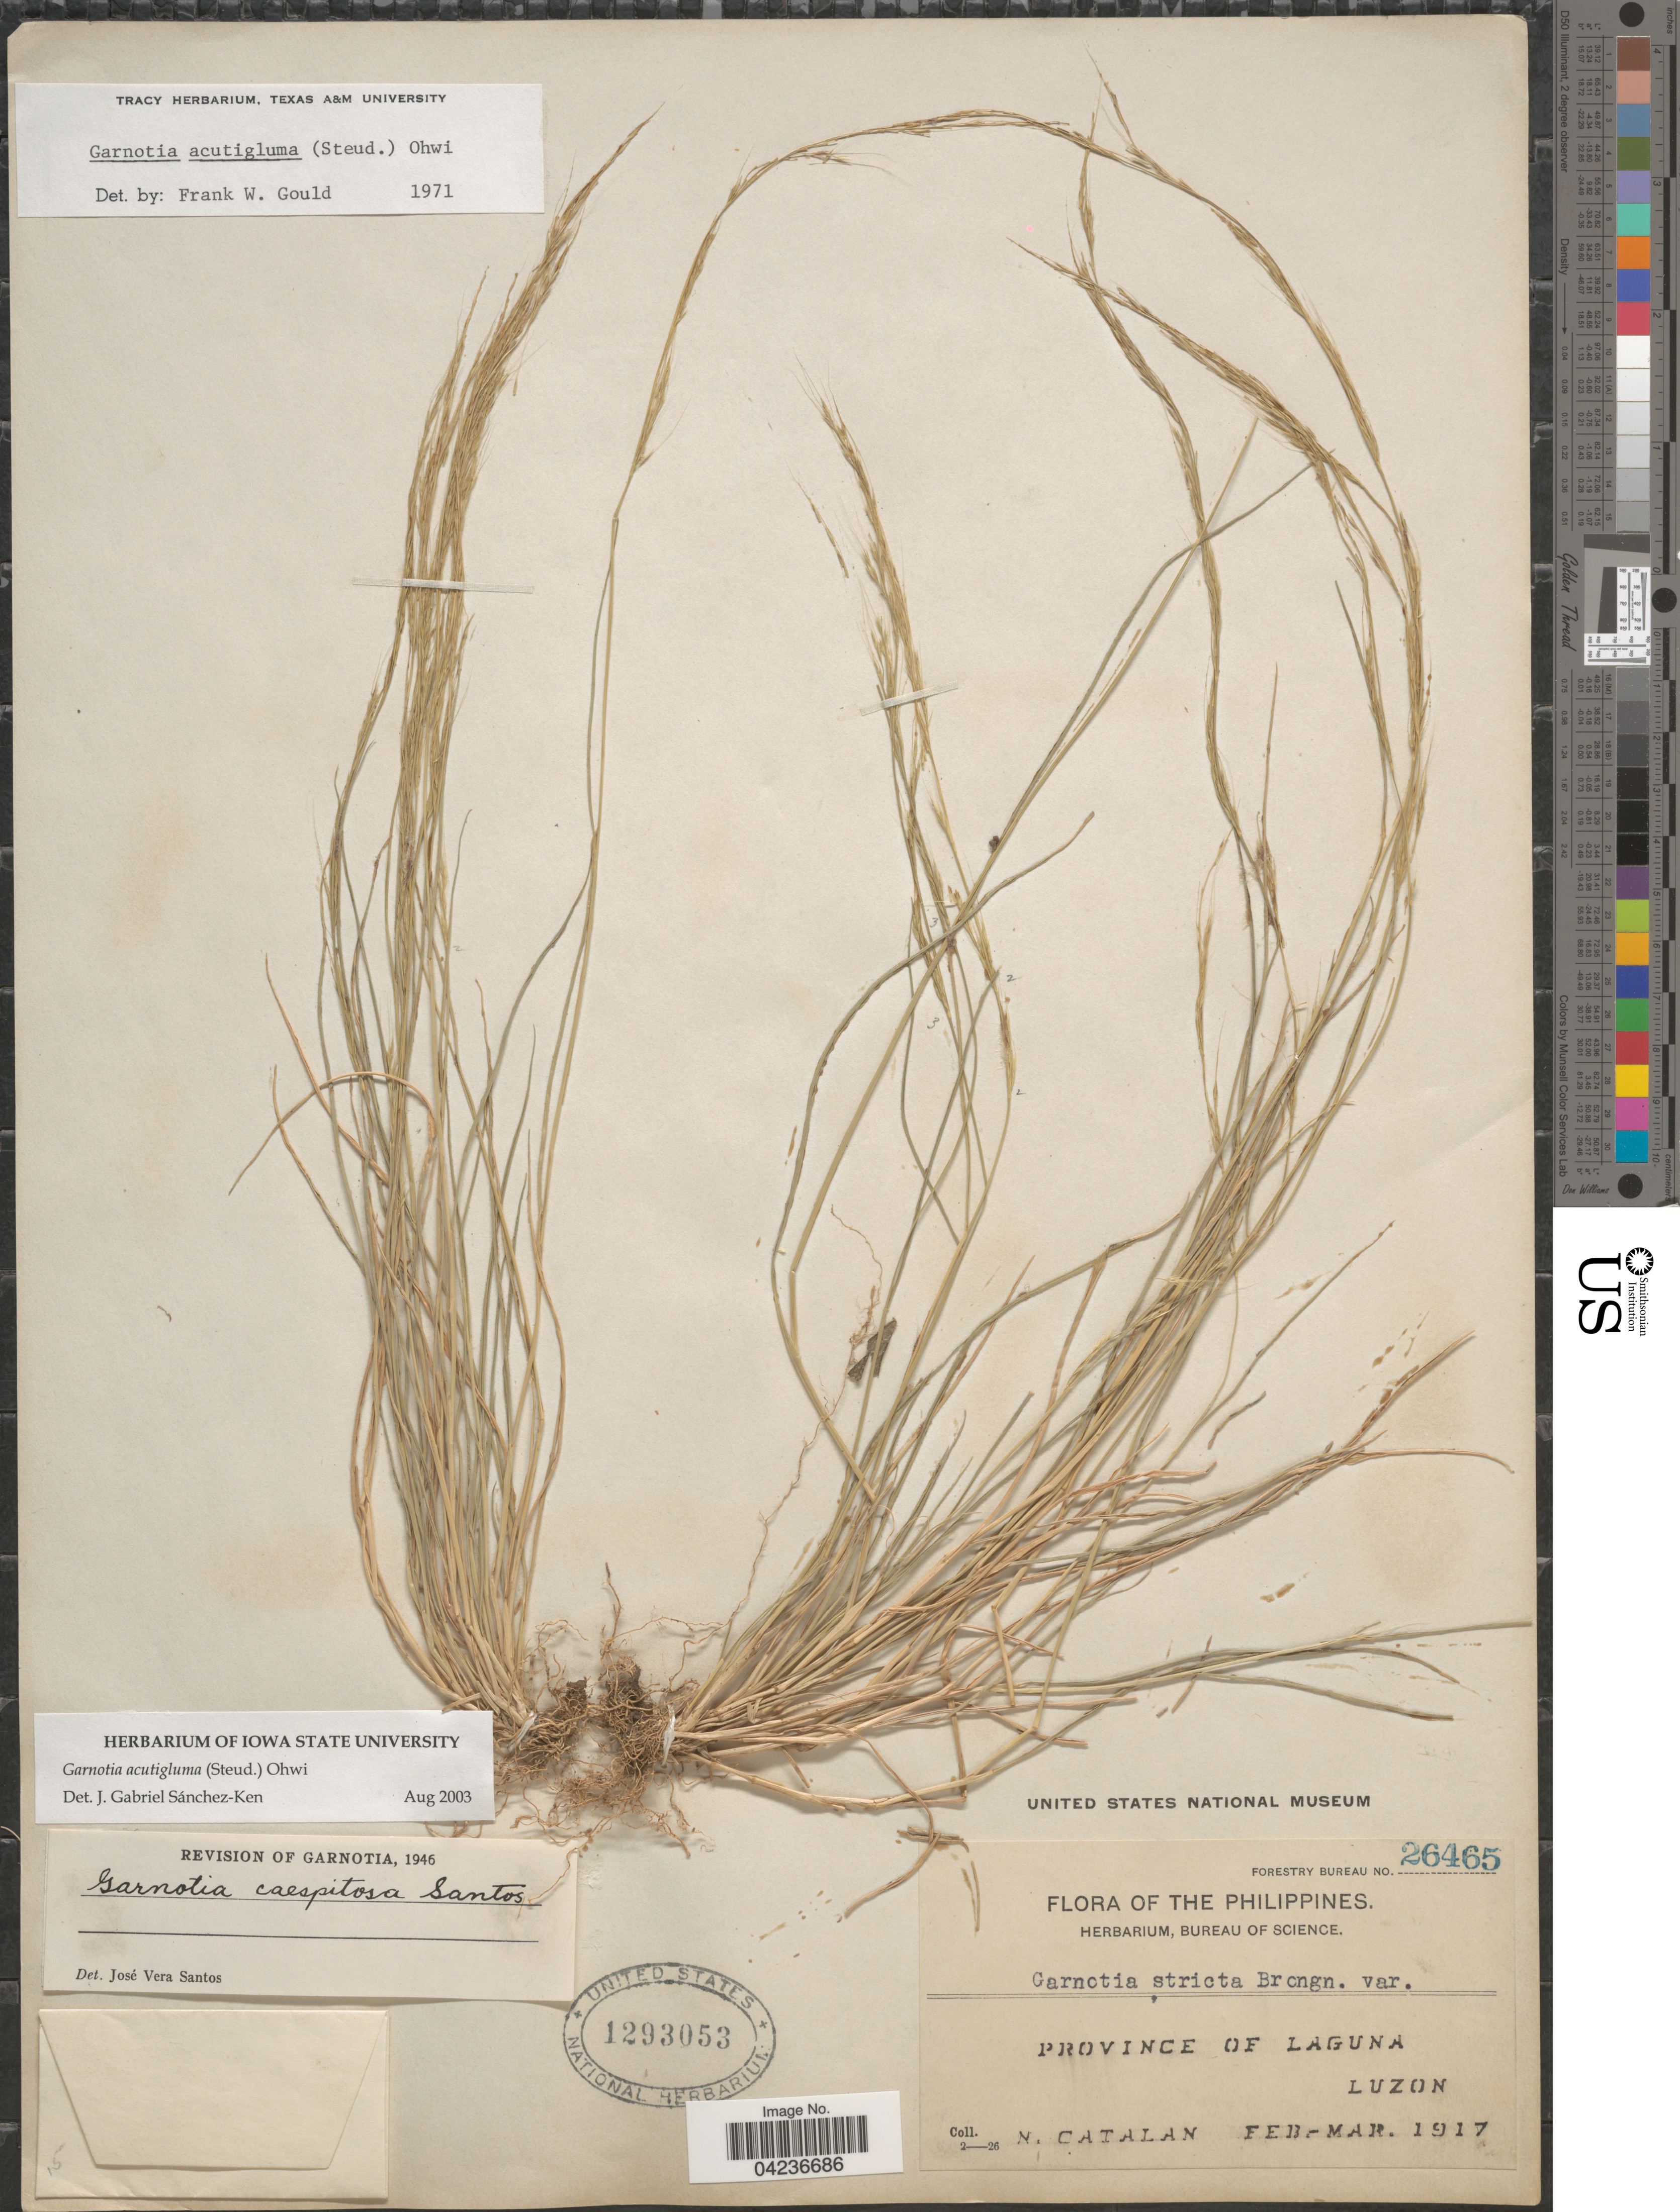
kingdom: Plantae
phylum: Tracheophyta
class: Liliopsida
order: Poales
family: Poaceae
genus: Garnotia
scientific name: Garnotia acutigluma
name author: (Steud.) Ohwi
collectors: N. Catalan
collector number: Forestry Bureau 26465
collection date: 1917-02/1917-03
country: Philippines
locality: Province of Laguna. Luzon.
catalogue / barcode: US 1293053